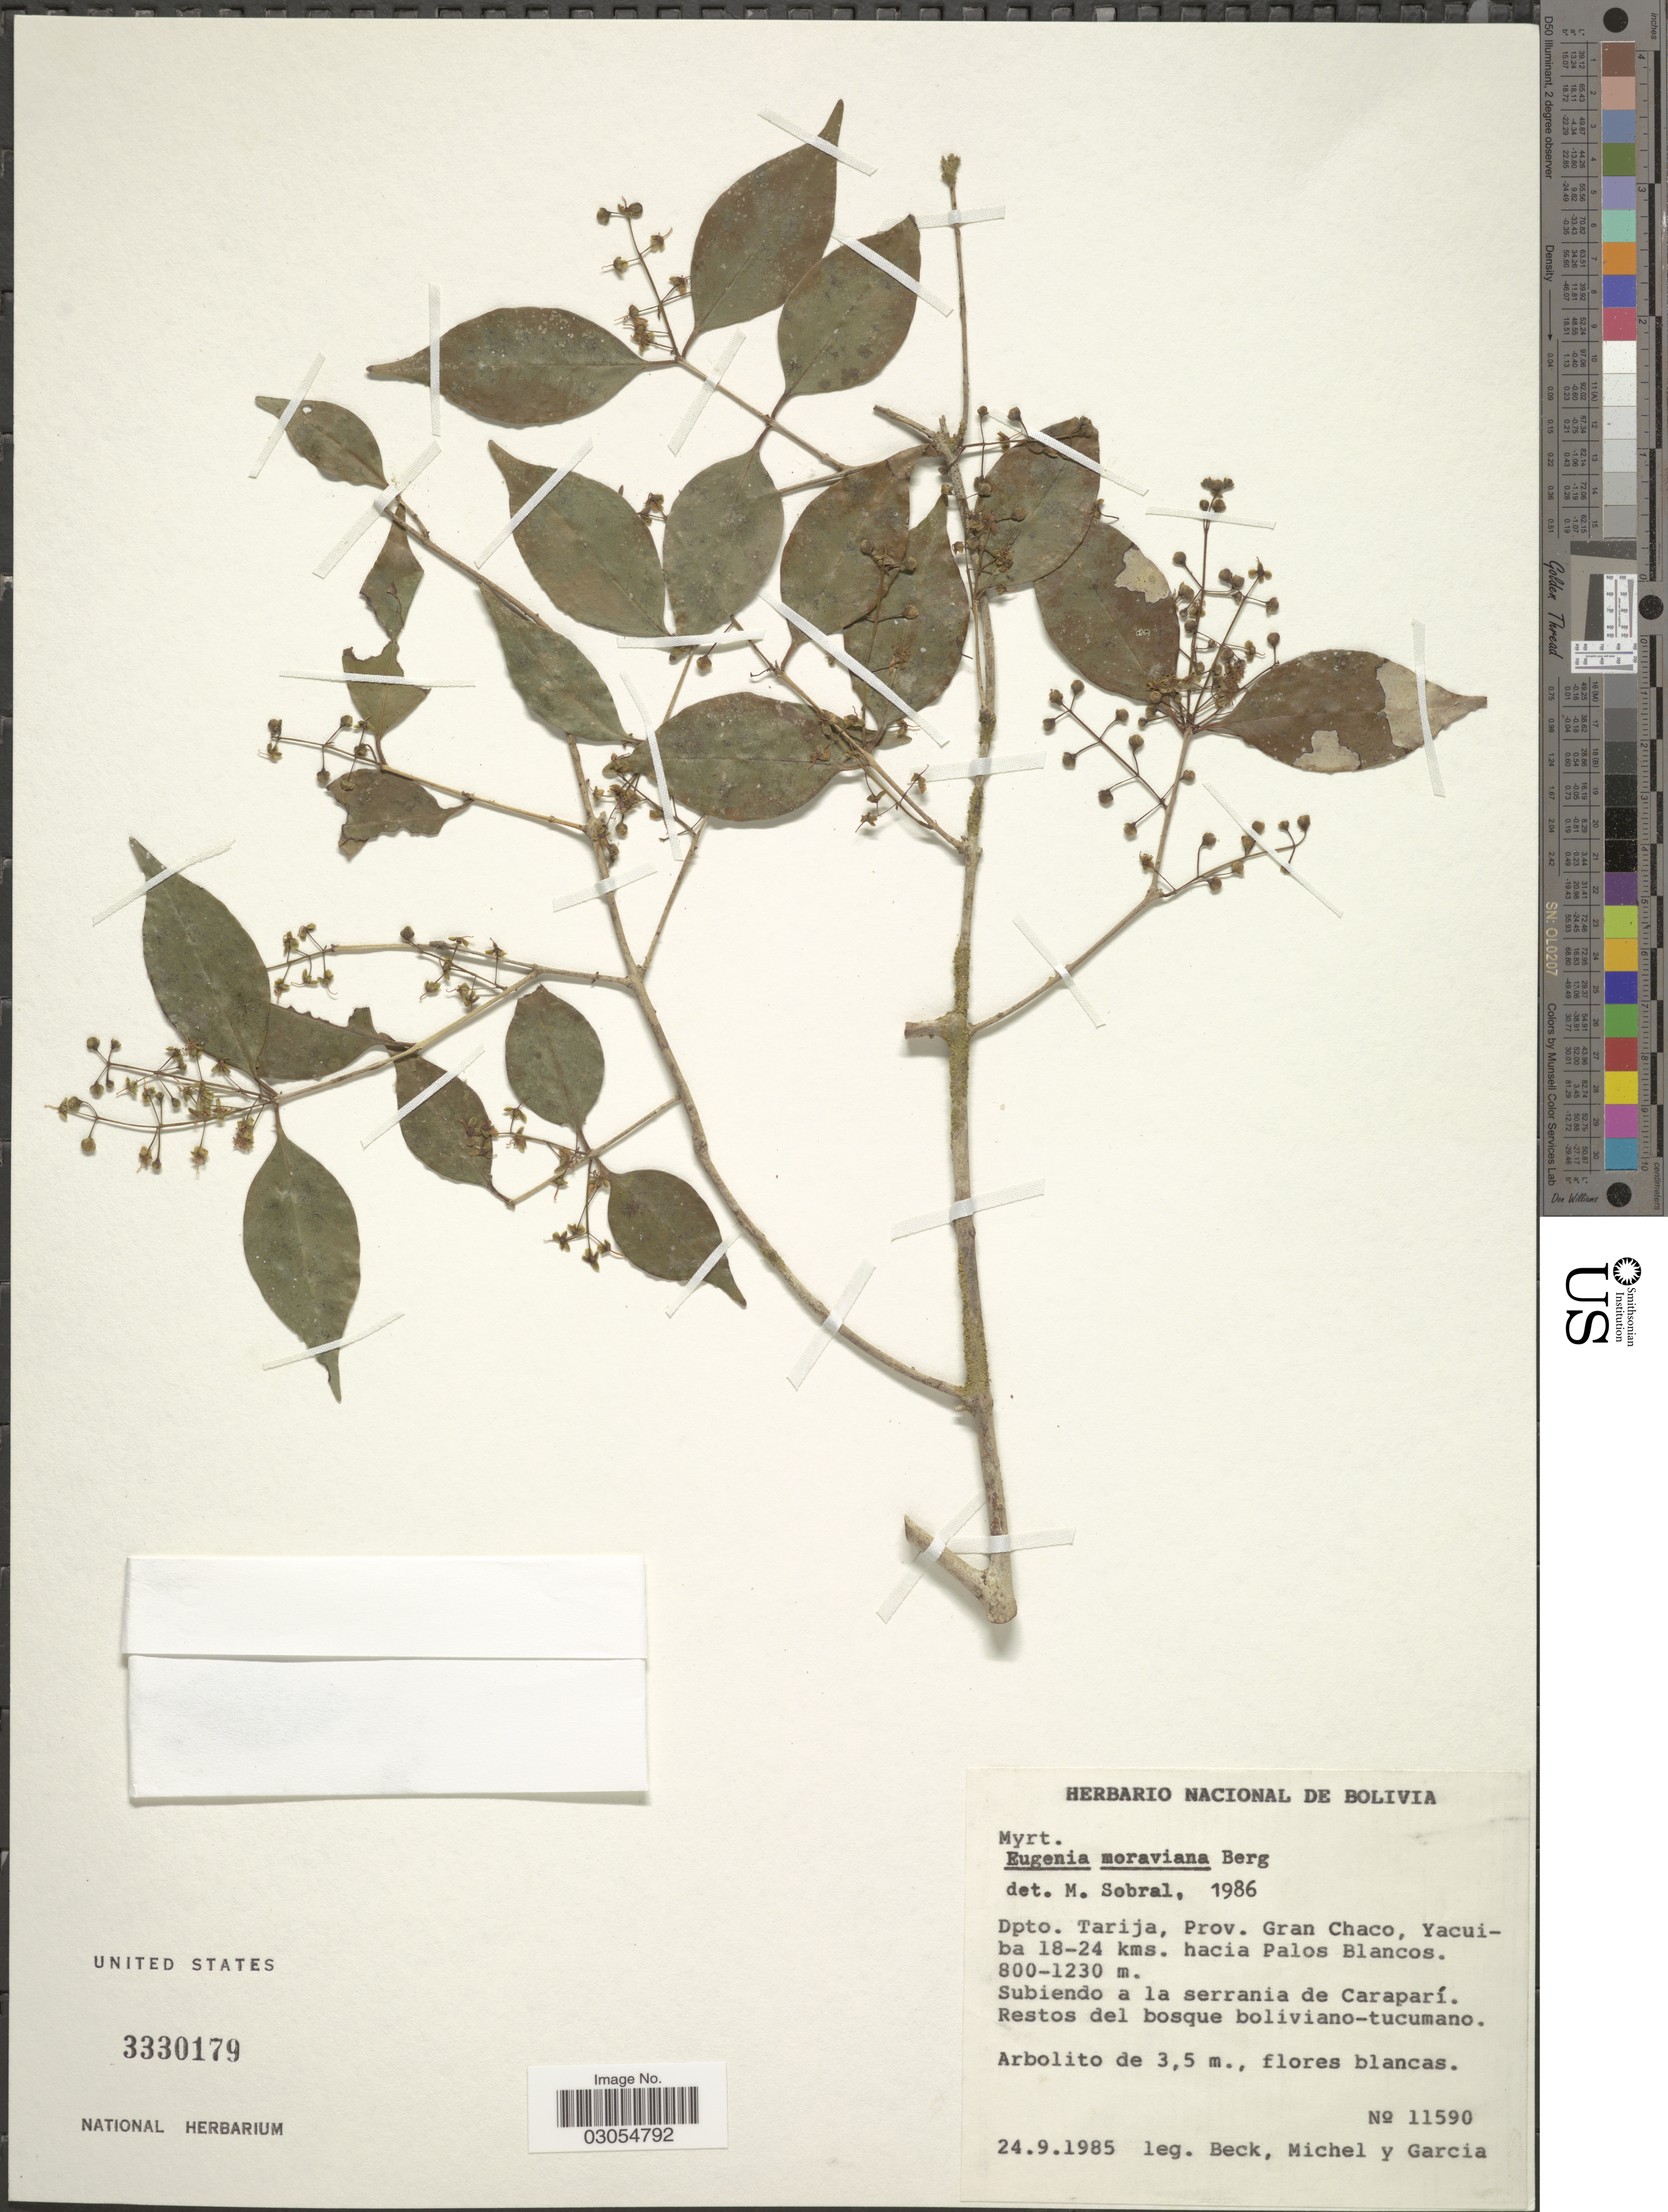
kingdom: Plantae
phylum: Tracheophyta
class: Magnoliopsida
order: Myrtales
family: Myrtaceae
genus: Eugenia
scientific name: Eugenia modesta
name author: DC.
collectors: -- Beck, -. Michel & H. Garcia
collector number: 11590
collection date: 1985-09-24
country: Bolivia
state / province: Tarija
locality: Dpto. Tarija, Prov. Gran Chaco, Yacuiba 18-24 kms. hacia Palos Blancos. Subiendo a la serrania de Caraparí.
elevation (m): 800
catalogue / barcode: US 3330179